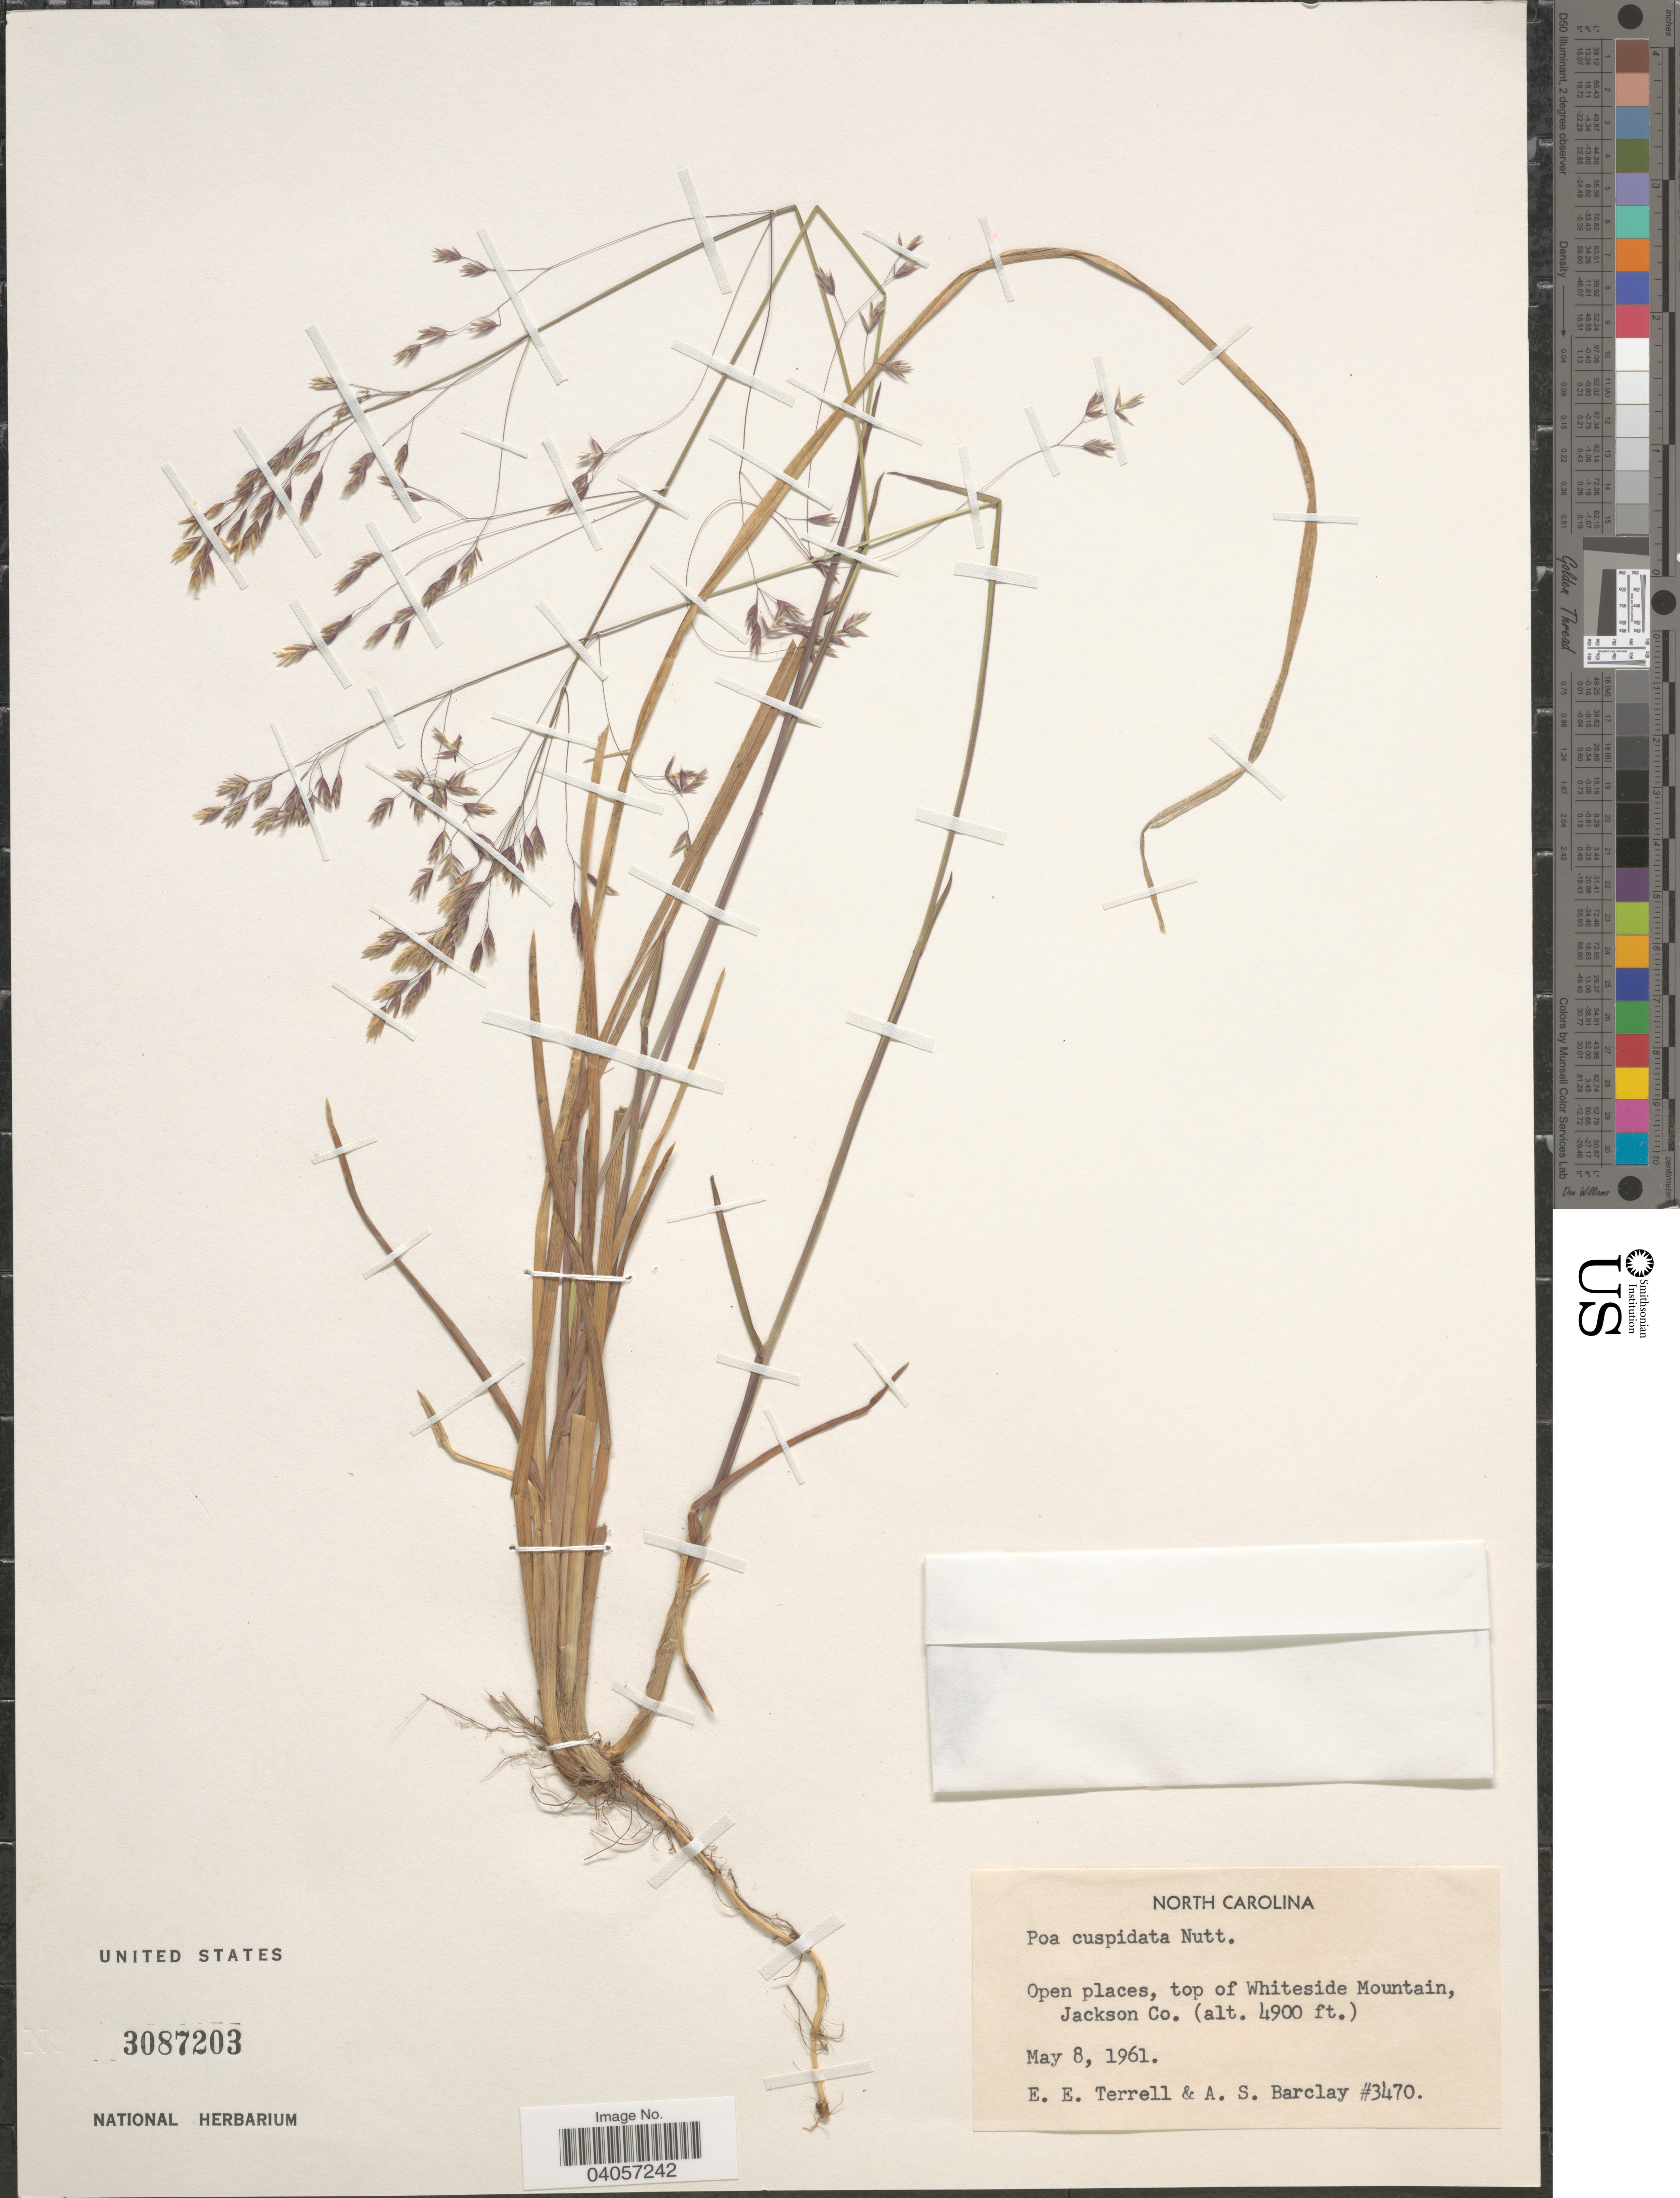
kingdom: Plantae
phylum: Tracheophyta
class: Liliopsida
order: Poales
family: Poaceae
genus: Poa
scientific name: Poa cuspidata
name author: Nutt.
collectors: E. E. Terrell & A. S. Barclay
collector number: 3470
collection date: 1961-05-08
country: United States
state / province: North Carolina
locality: Open places, top of Whiteside Mountain, Jackson Co.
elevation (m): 1494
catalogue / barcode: US 3087203